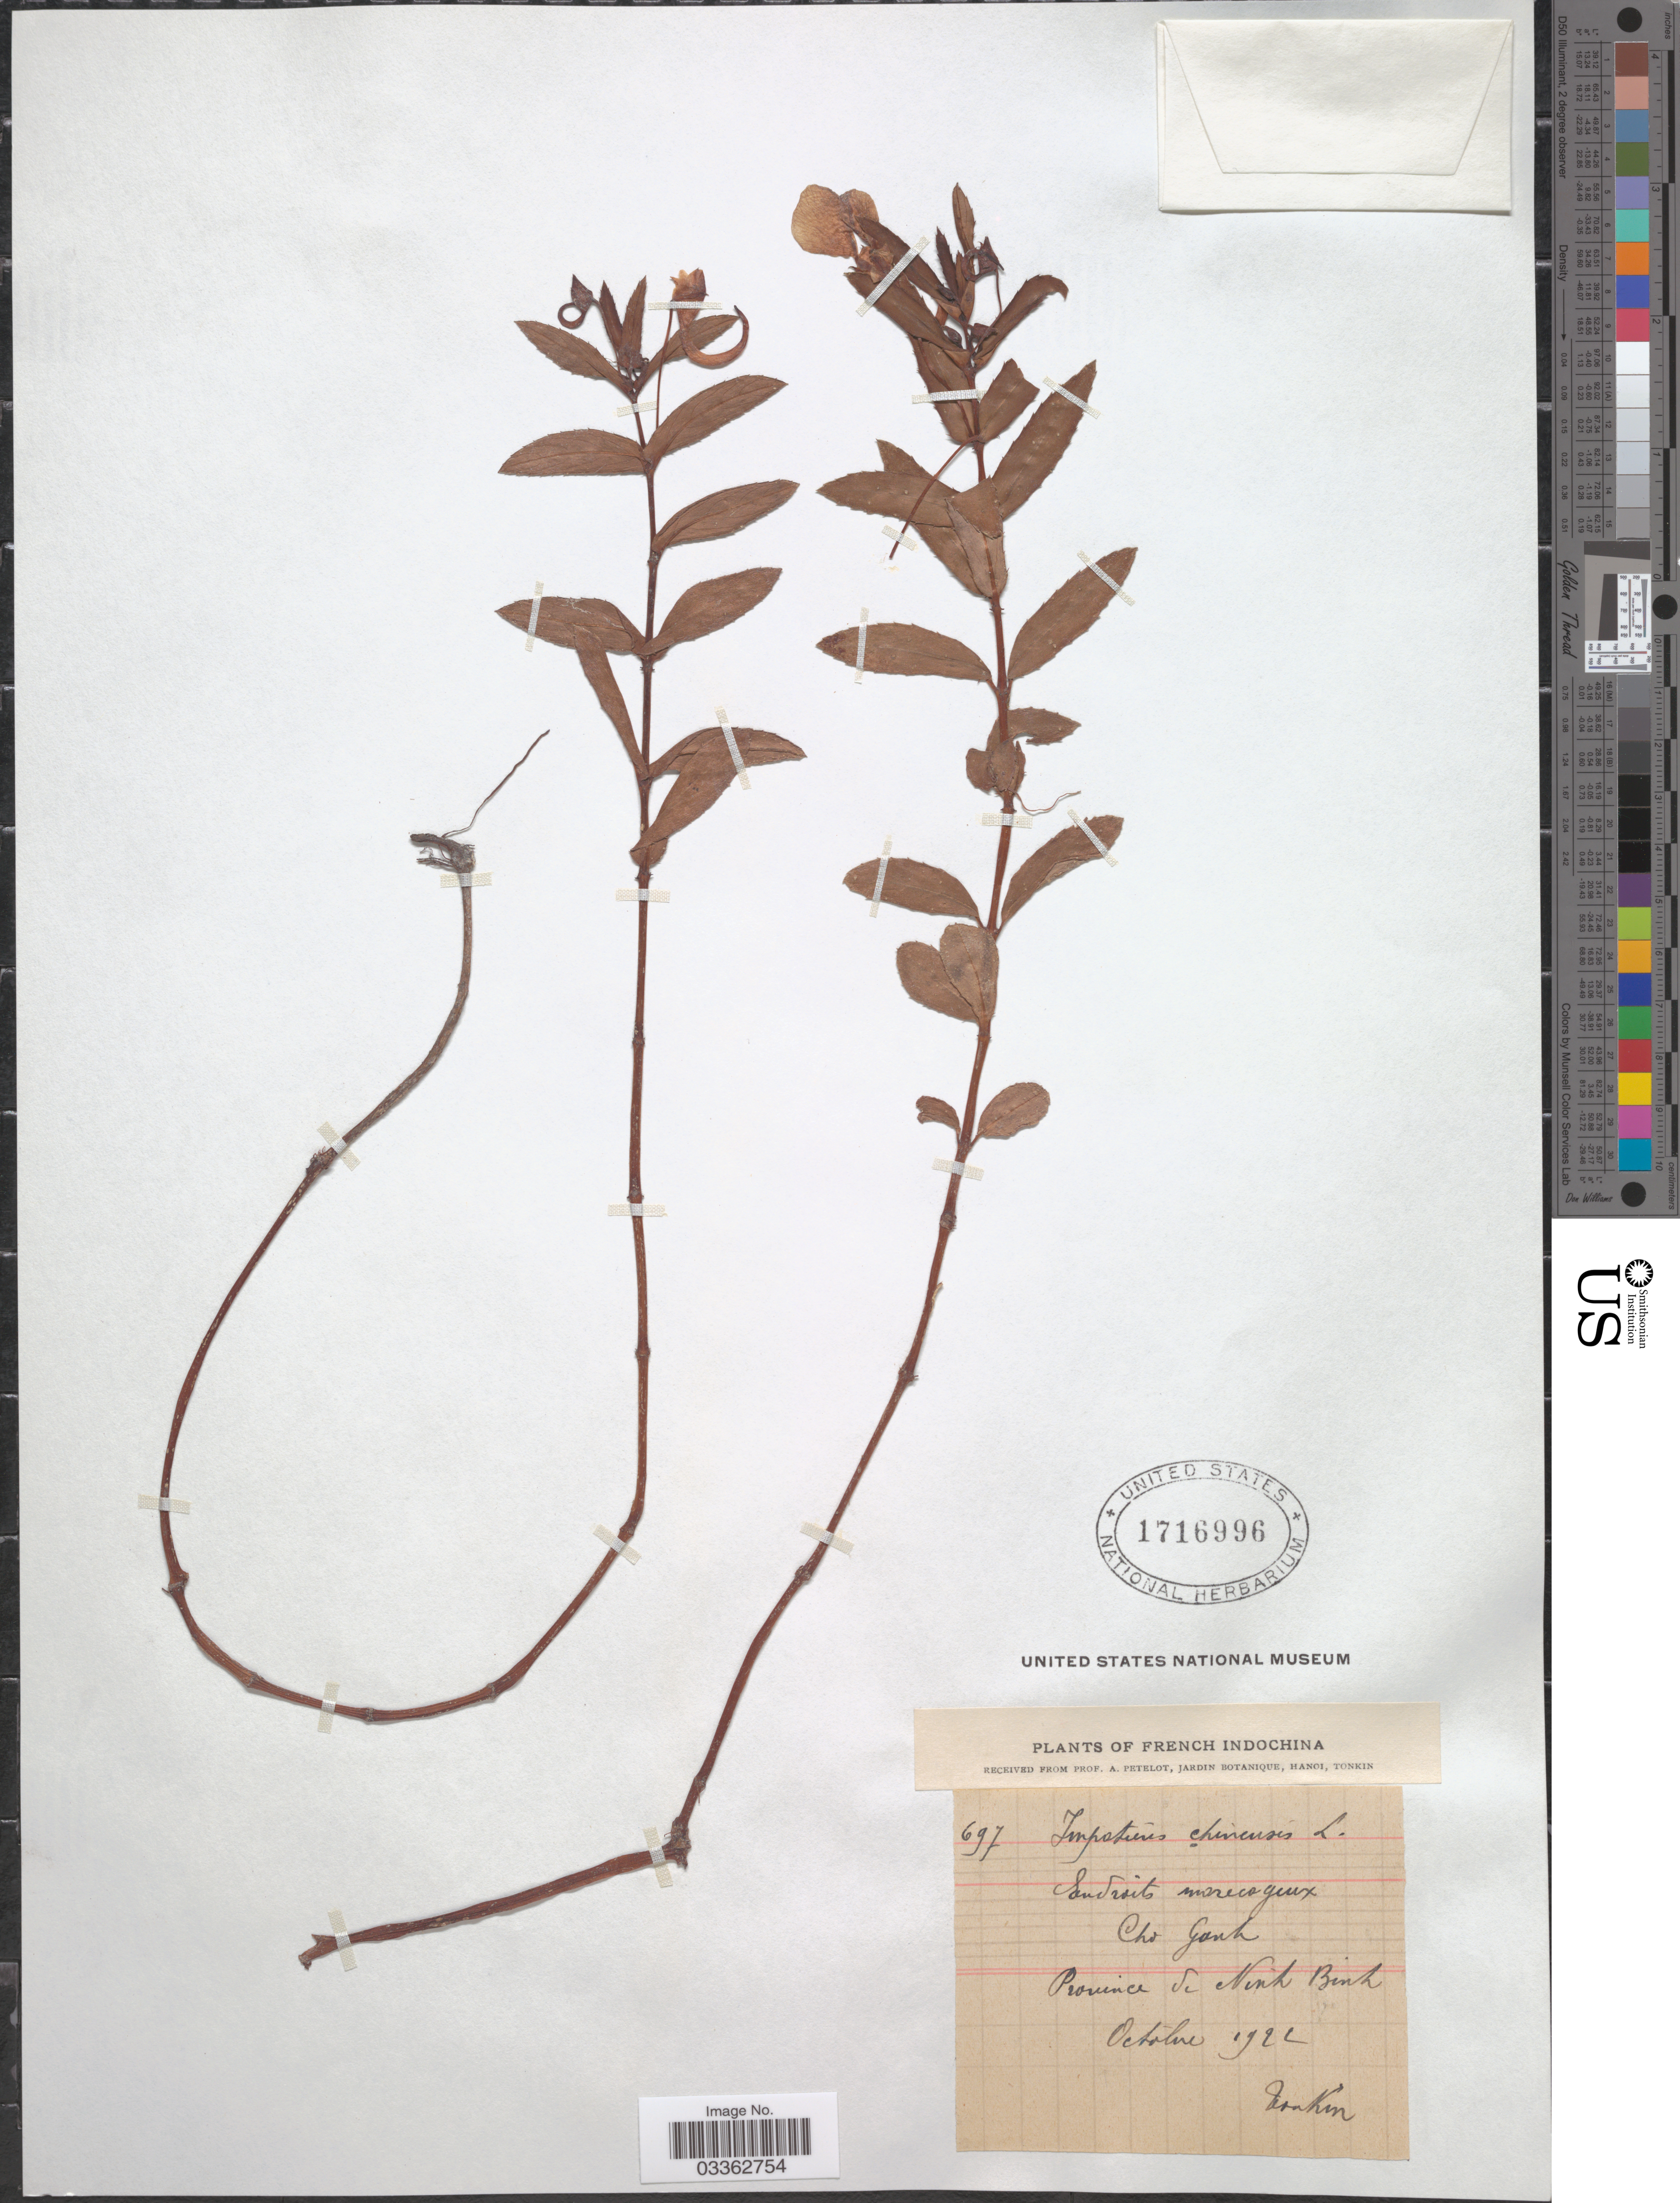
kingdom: Plantae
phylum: Tracheophyta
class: Magnoliopsida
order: Ericales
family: Balsaminaceae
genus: Impatiens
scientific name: Impatiens chinensis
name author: L.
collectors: A. Petelot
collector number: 697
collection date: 1922-10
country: Vietnam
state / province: Ninh Binh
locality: French Indochina. Cho Ganh.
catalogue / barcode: US 1716996